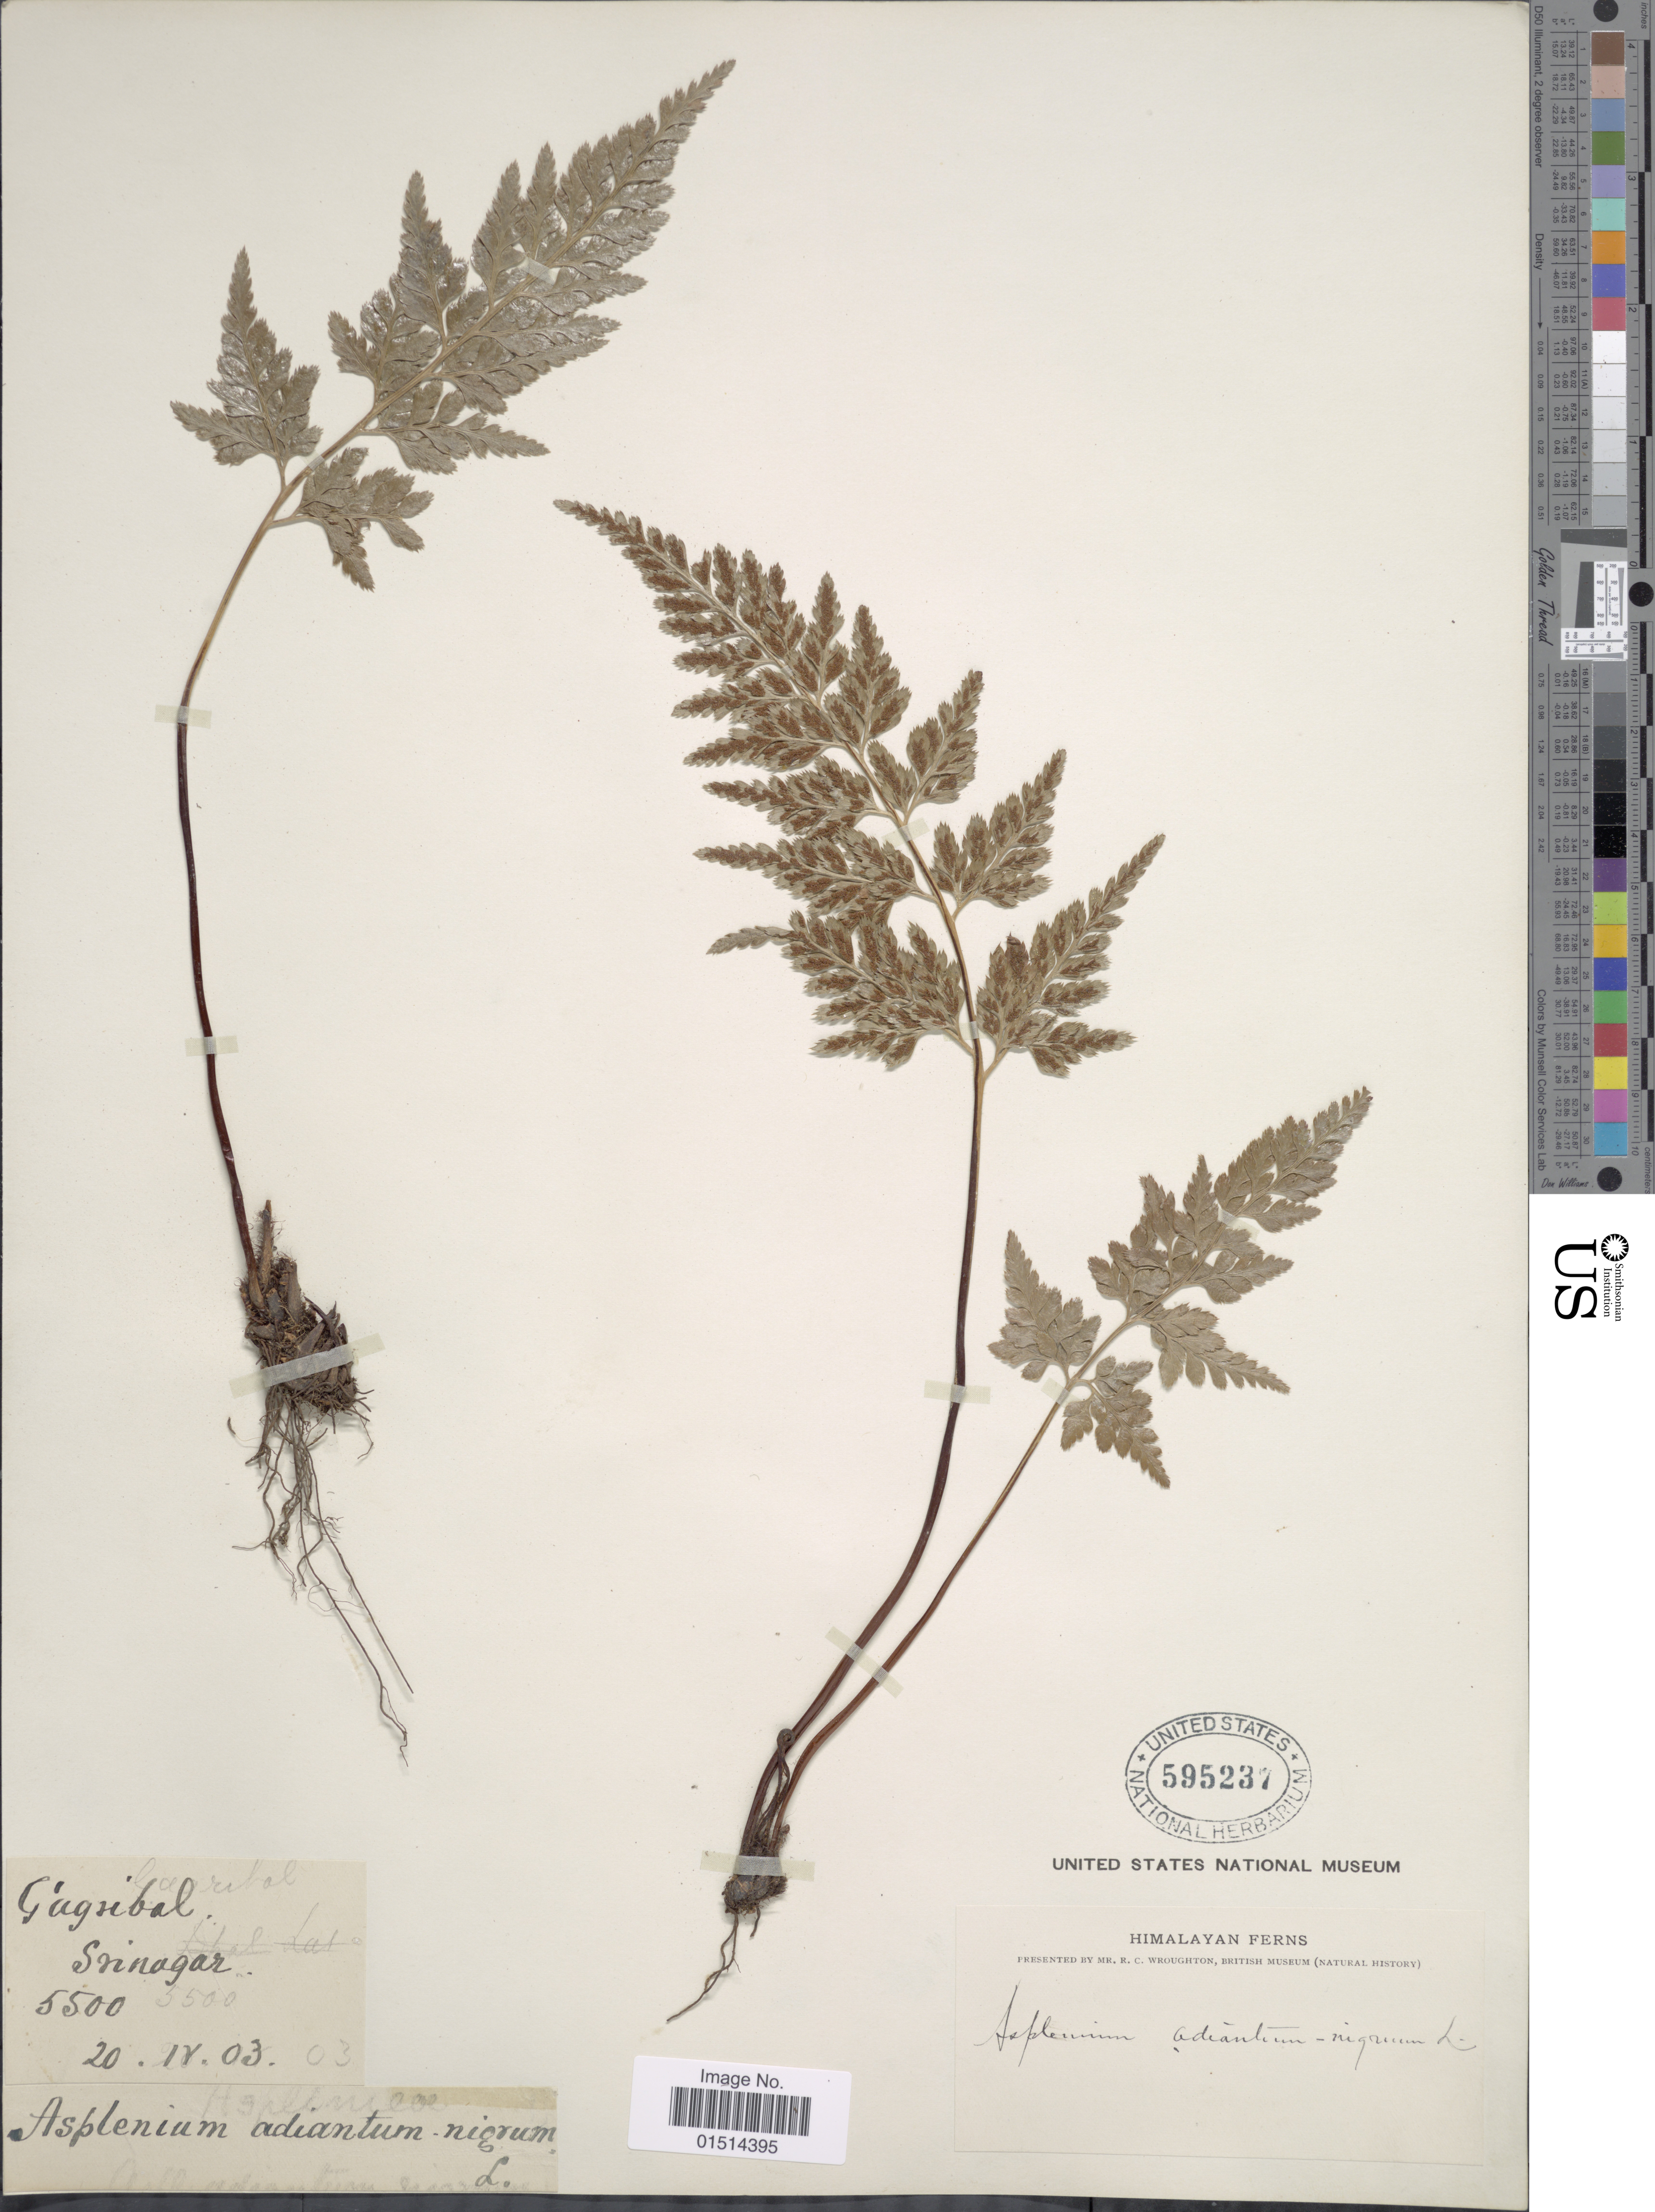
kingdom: Plantae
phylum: Tracheophyta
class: Polypodiopsida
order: Polypodiales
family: Aspleniaceae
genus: Asplenium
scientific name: Asplenium adiantum-nigrum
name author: L.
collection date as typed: Transcribed d/m/y: 20/4/3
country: India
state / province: Jammu and Kashmir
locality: Himalaya, Gagribal, Srinagar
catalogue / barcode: US 595237